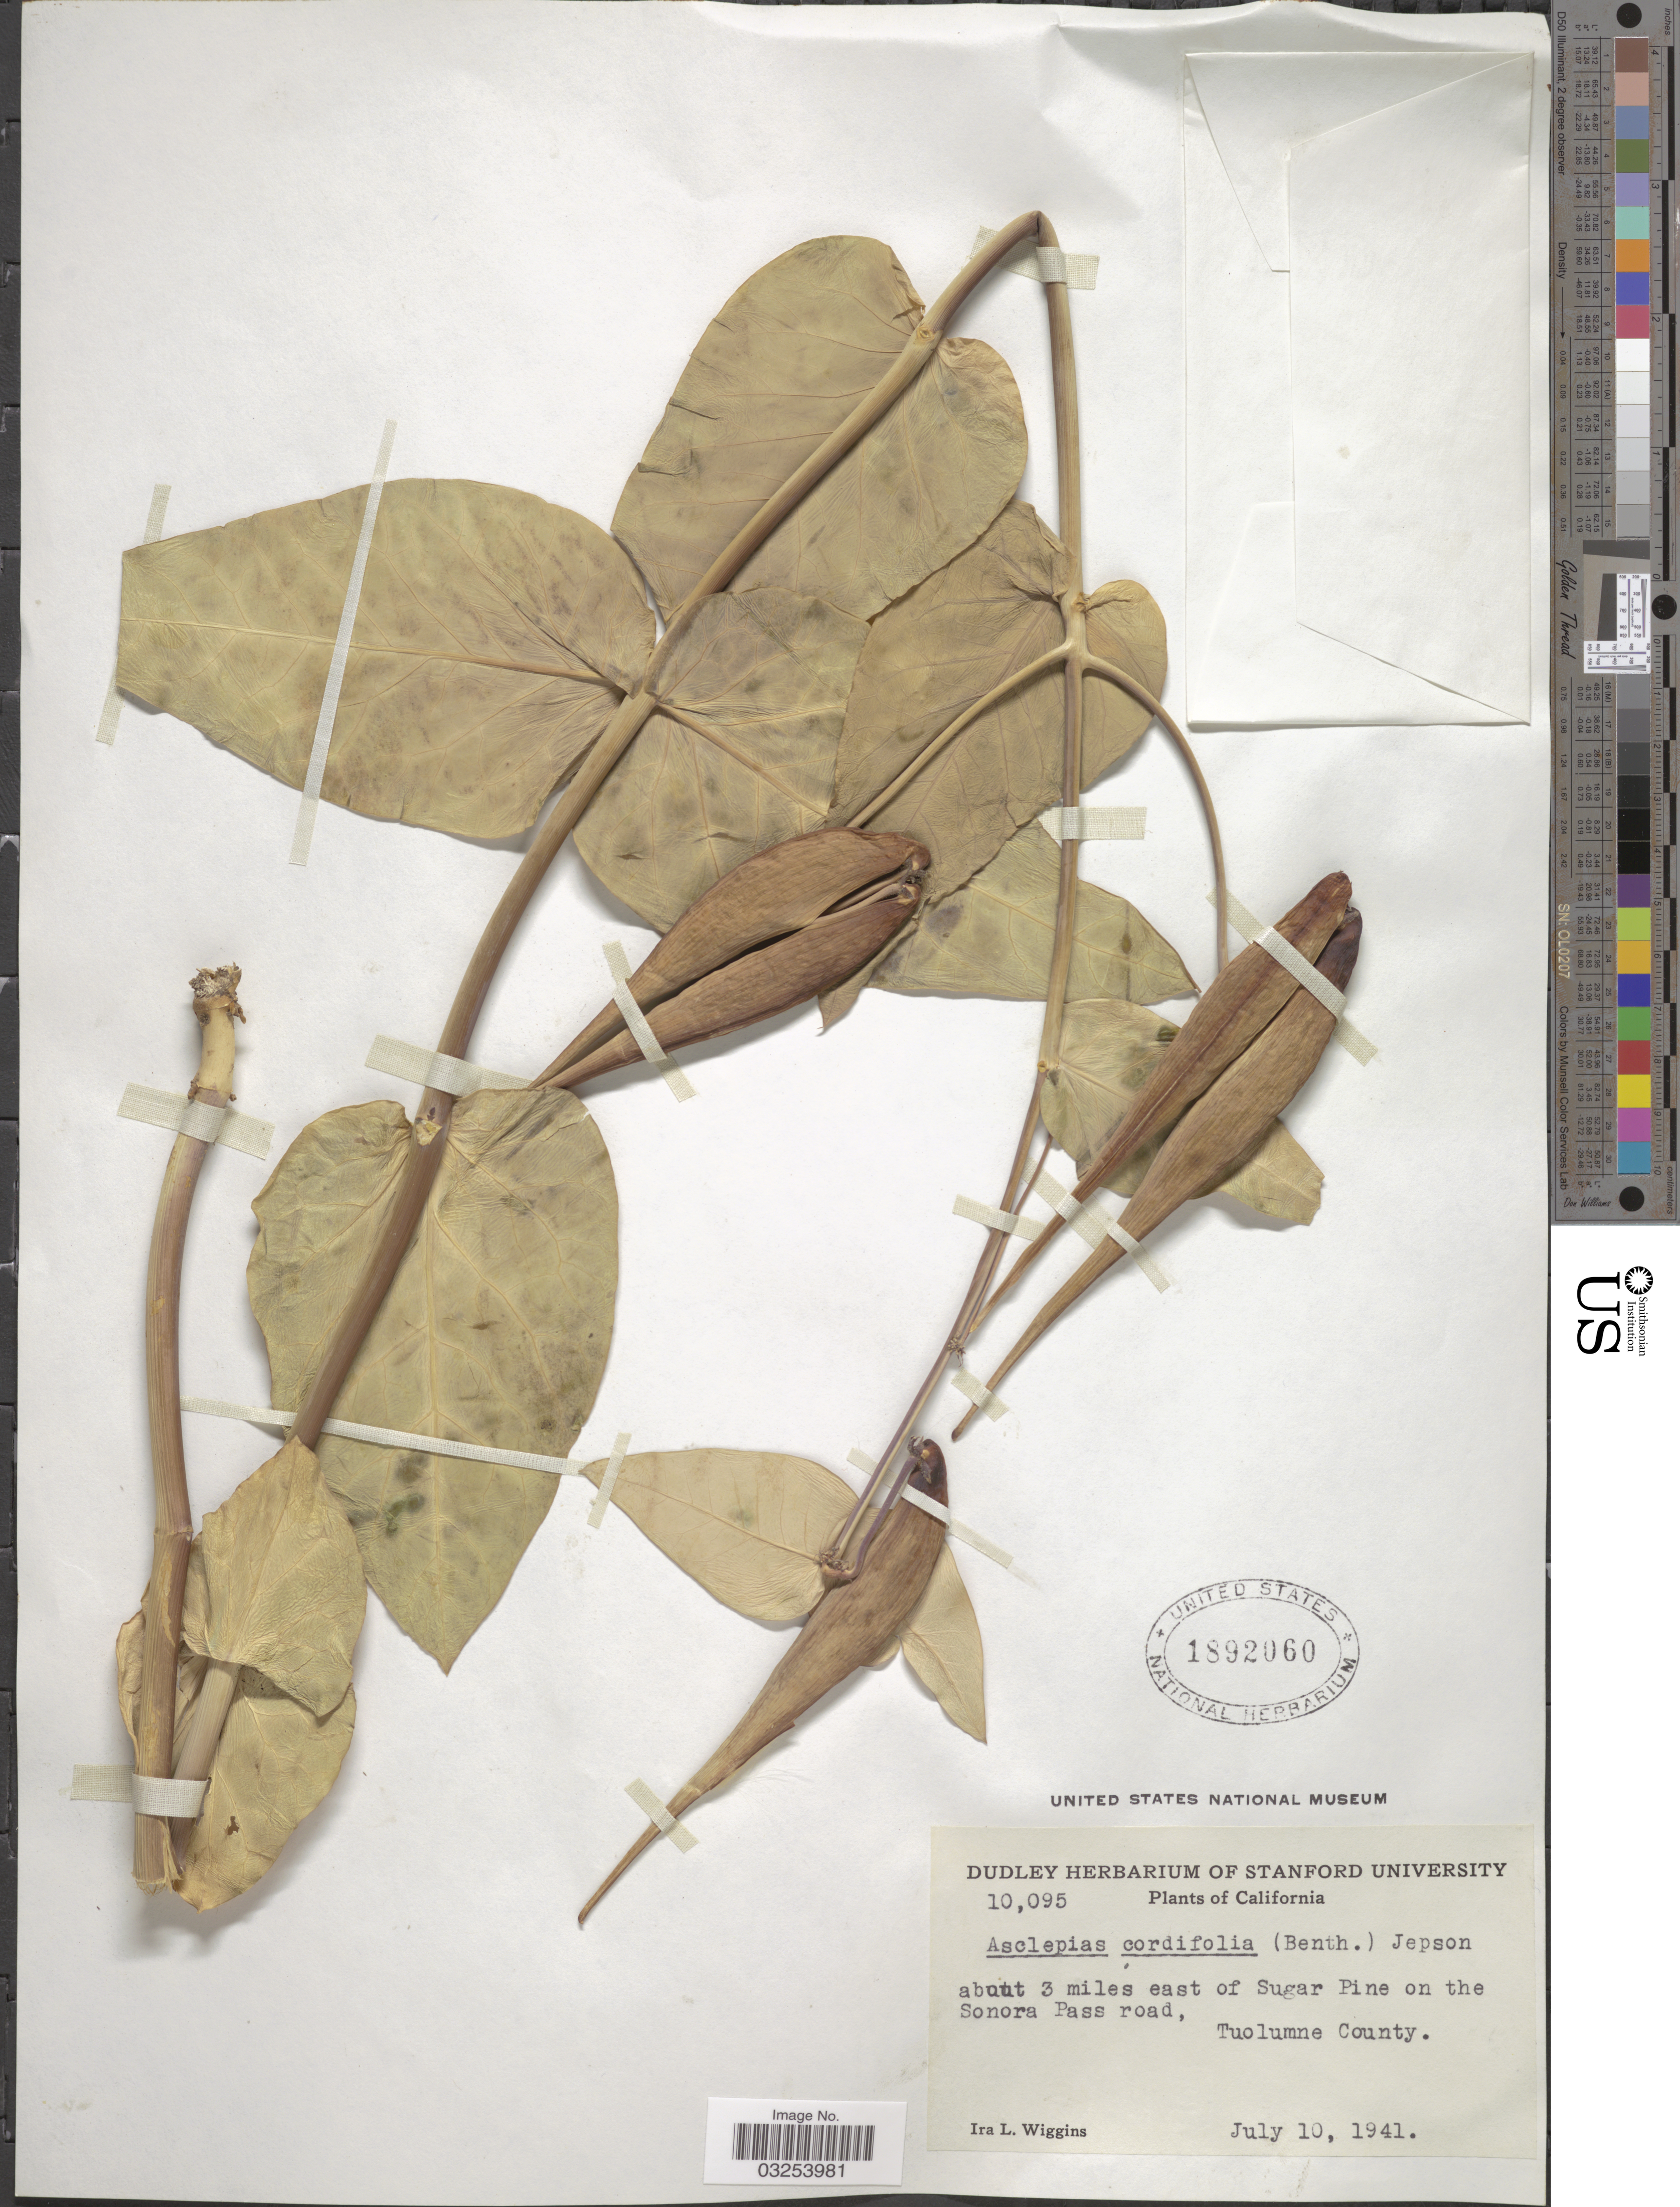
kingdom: Plantae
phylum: Tracheophyta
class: Magnoliopsida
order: Gentianales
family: Apocynaceae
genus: Asclepias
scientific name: Asclepias cordifolia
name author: (Benth.) Jeps.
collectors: I. L. Wiggins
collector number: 10095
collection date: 1941-07-10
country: United States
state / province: California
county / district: Tuolumne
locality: About 3 miles east of Sugar Pine on the Sonora Pass road, Tuolumne County.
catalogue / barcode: US 1892060